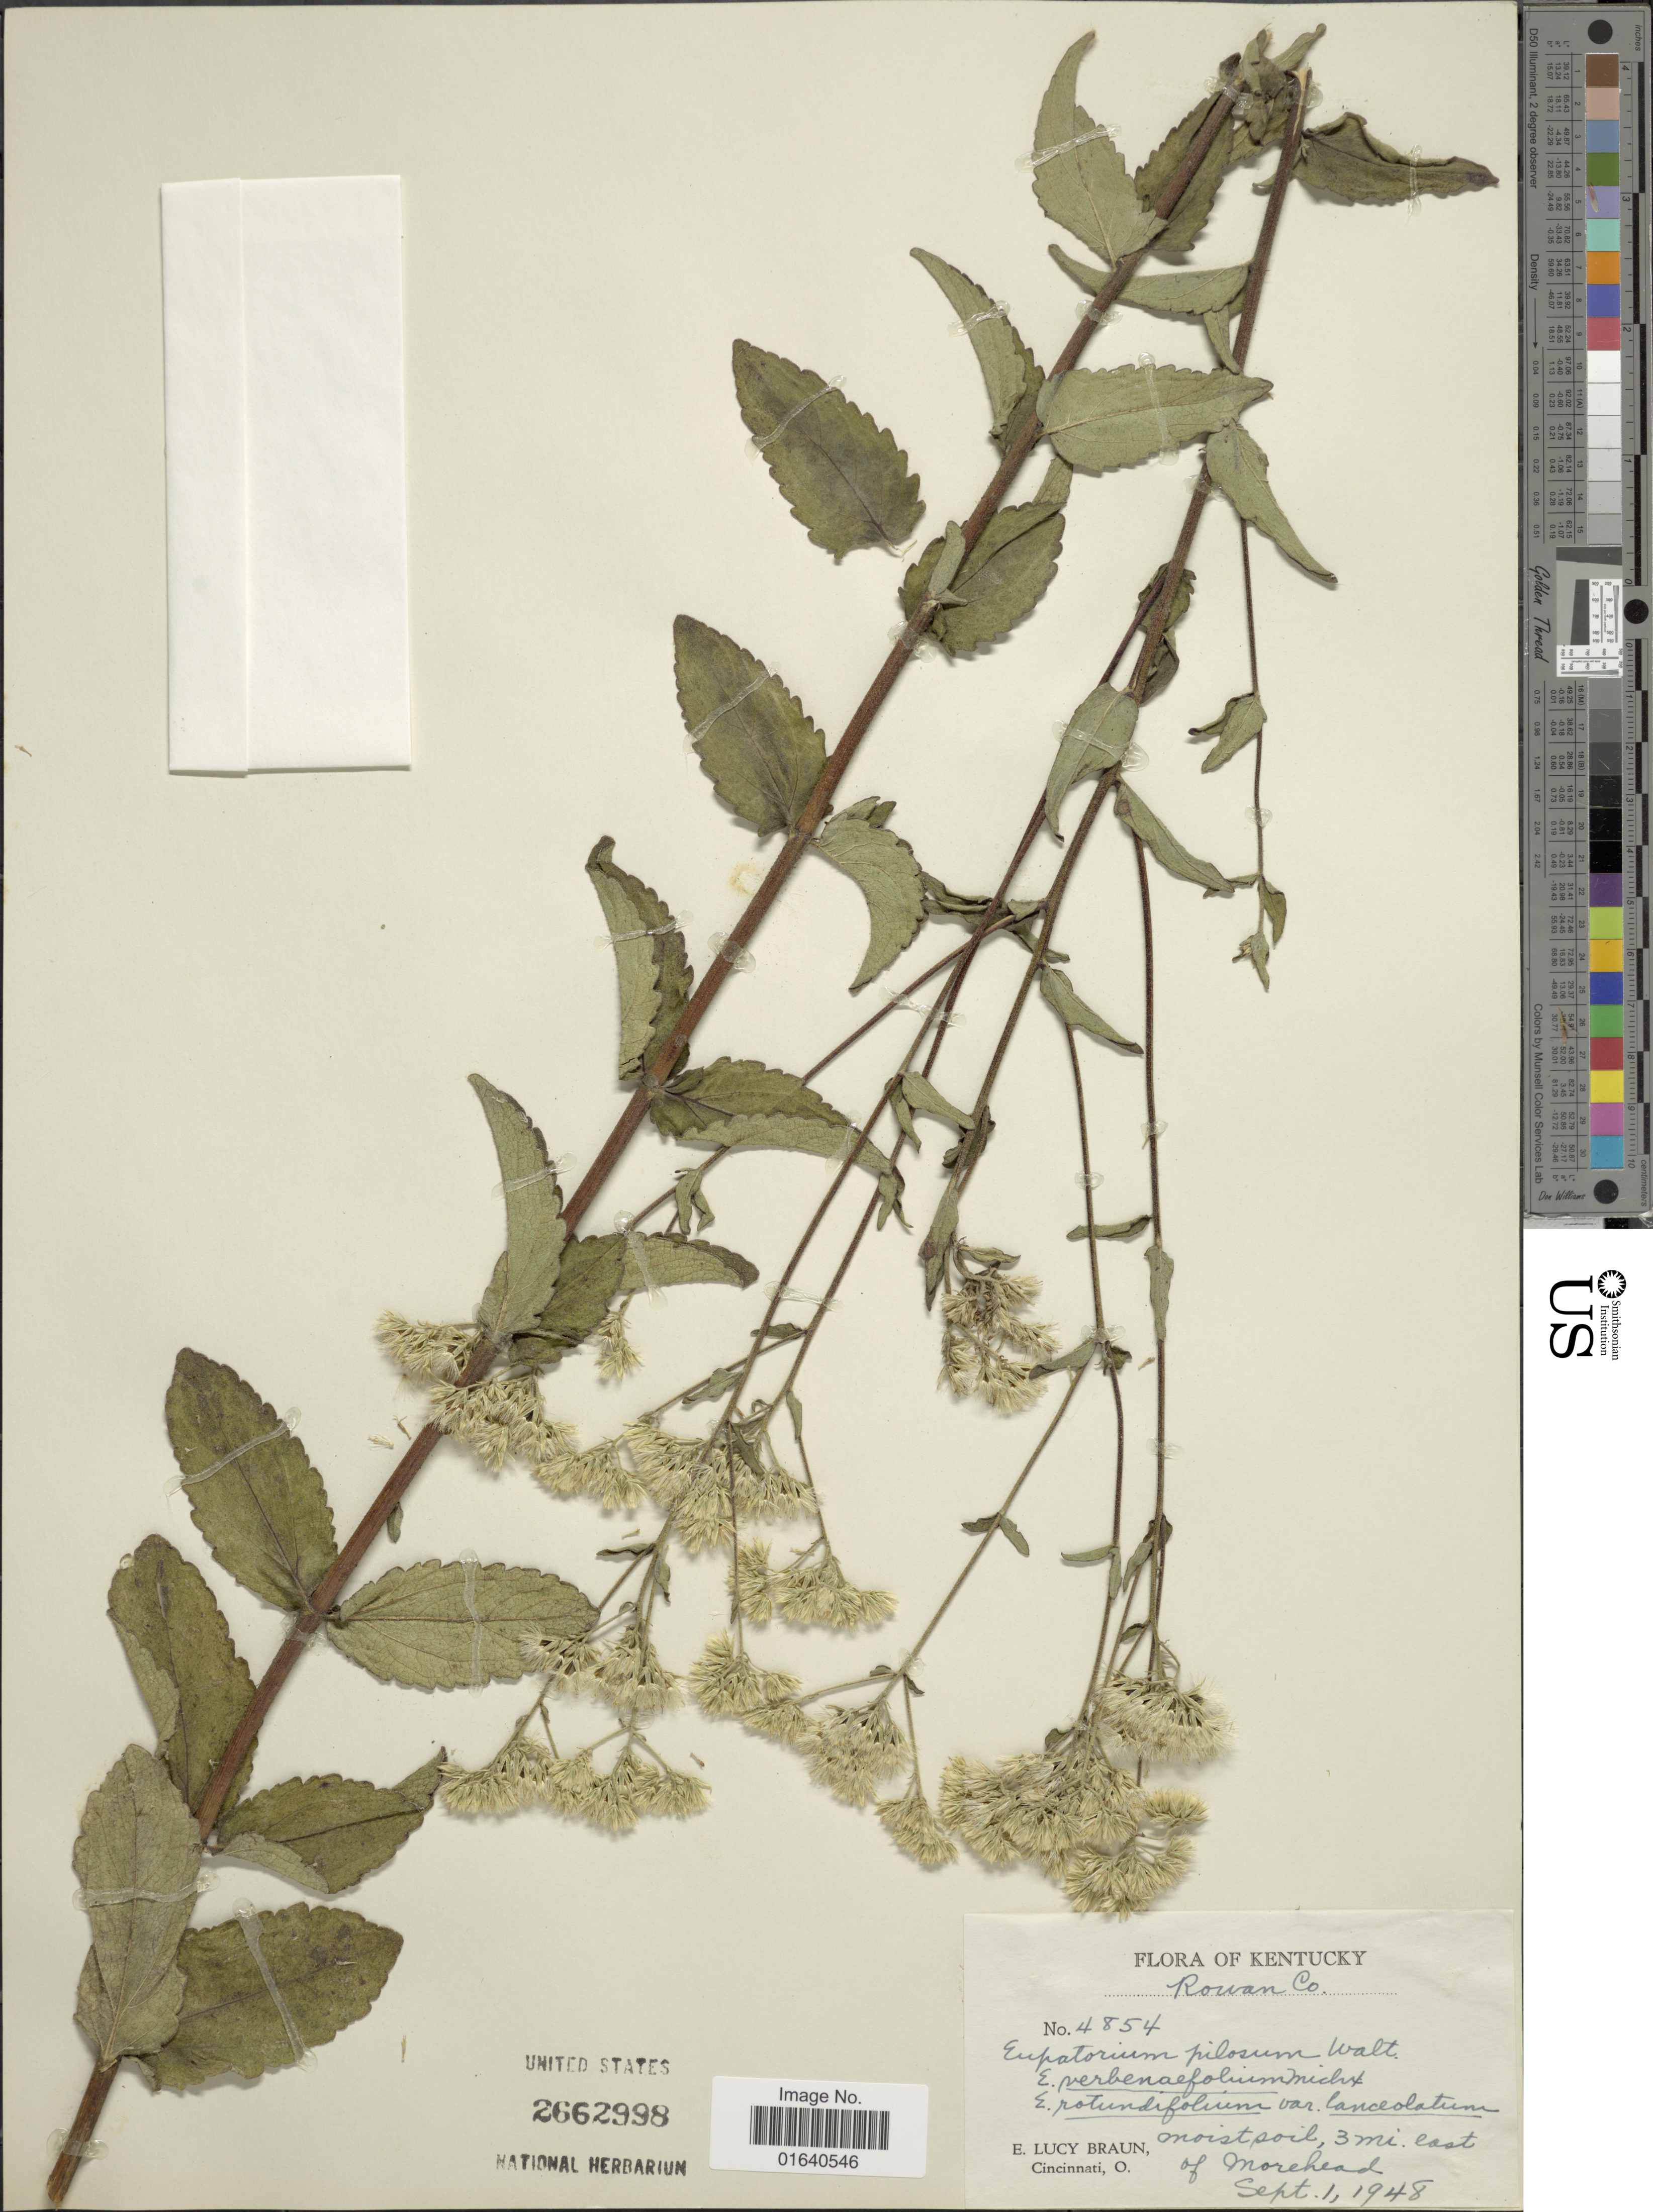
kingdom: Plantae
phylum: Tracheophyta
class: Magnoliopsida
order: Asterales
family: Asteraceae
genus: Eupatorium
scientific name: Eupatorium verbenaefolium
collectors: E. L. Braun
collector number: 4854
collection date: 1948-09-01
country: United States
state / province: Kentucky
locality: Rowan Co., . mi. east of Morehead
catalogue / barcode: US 2662998